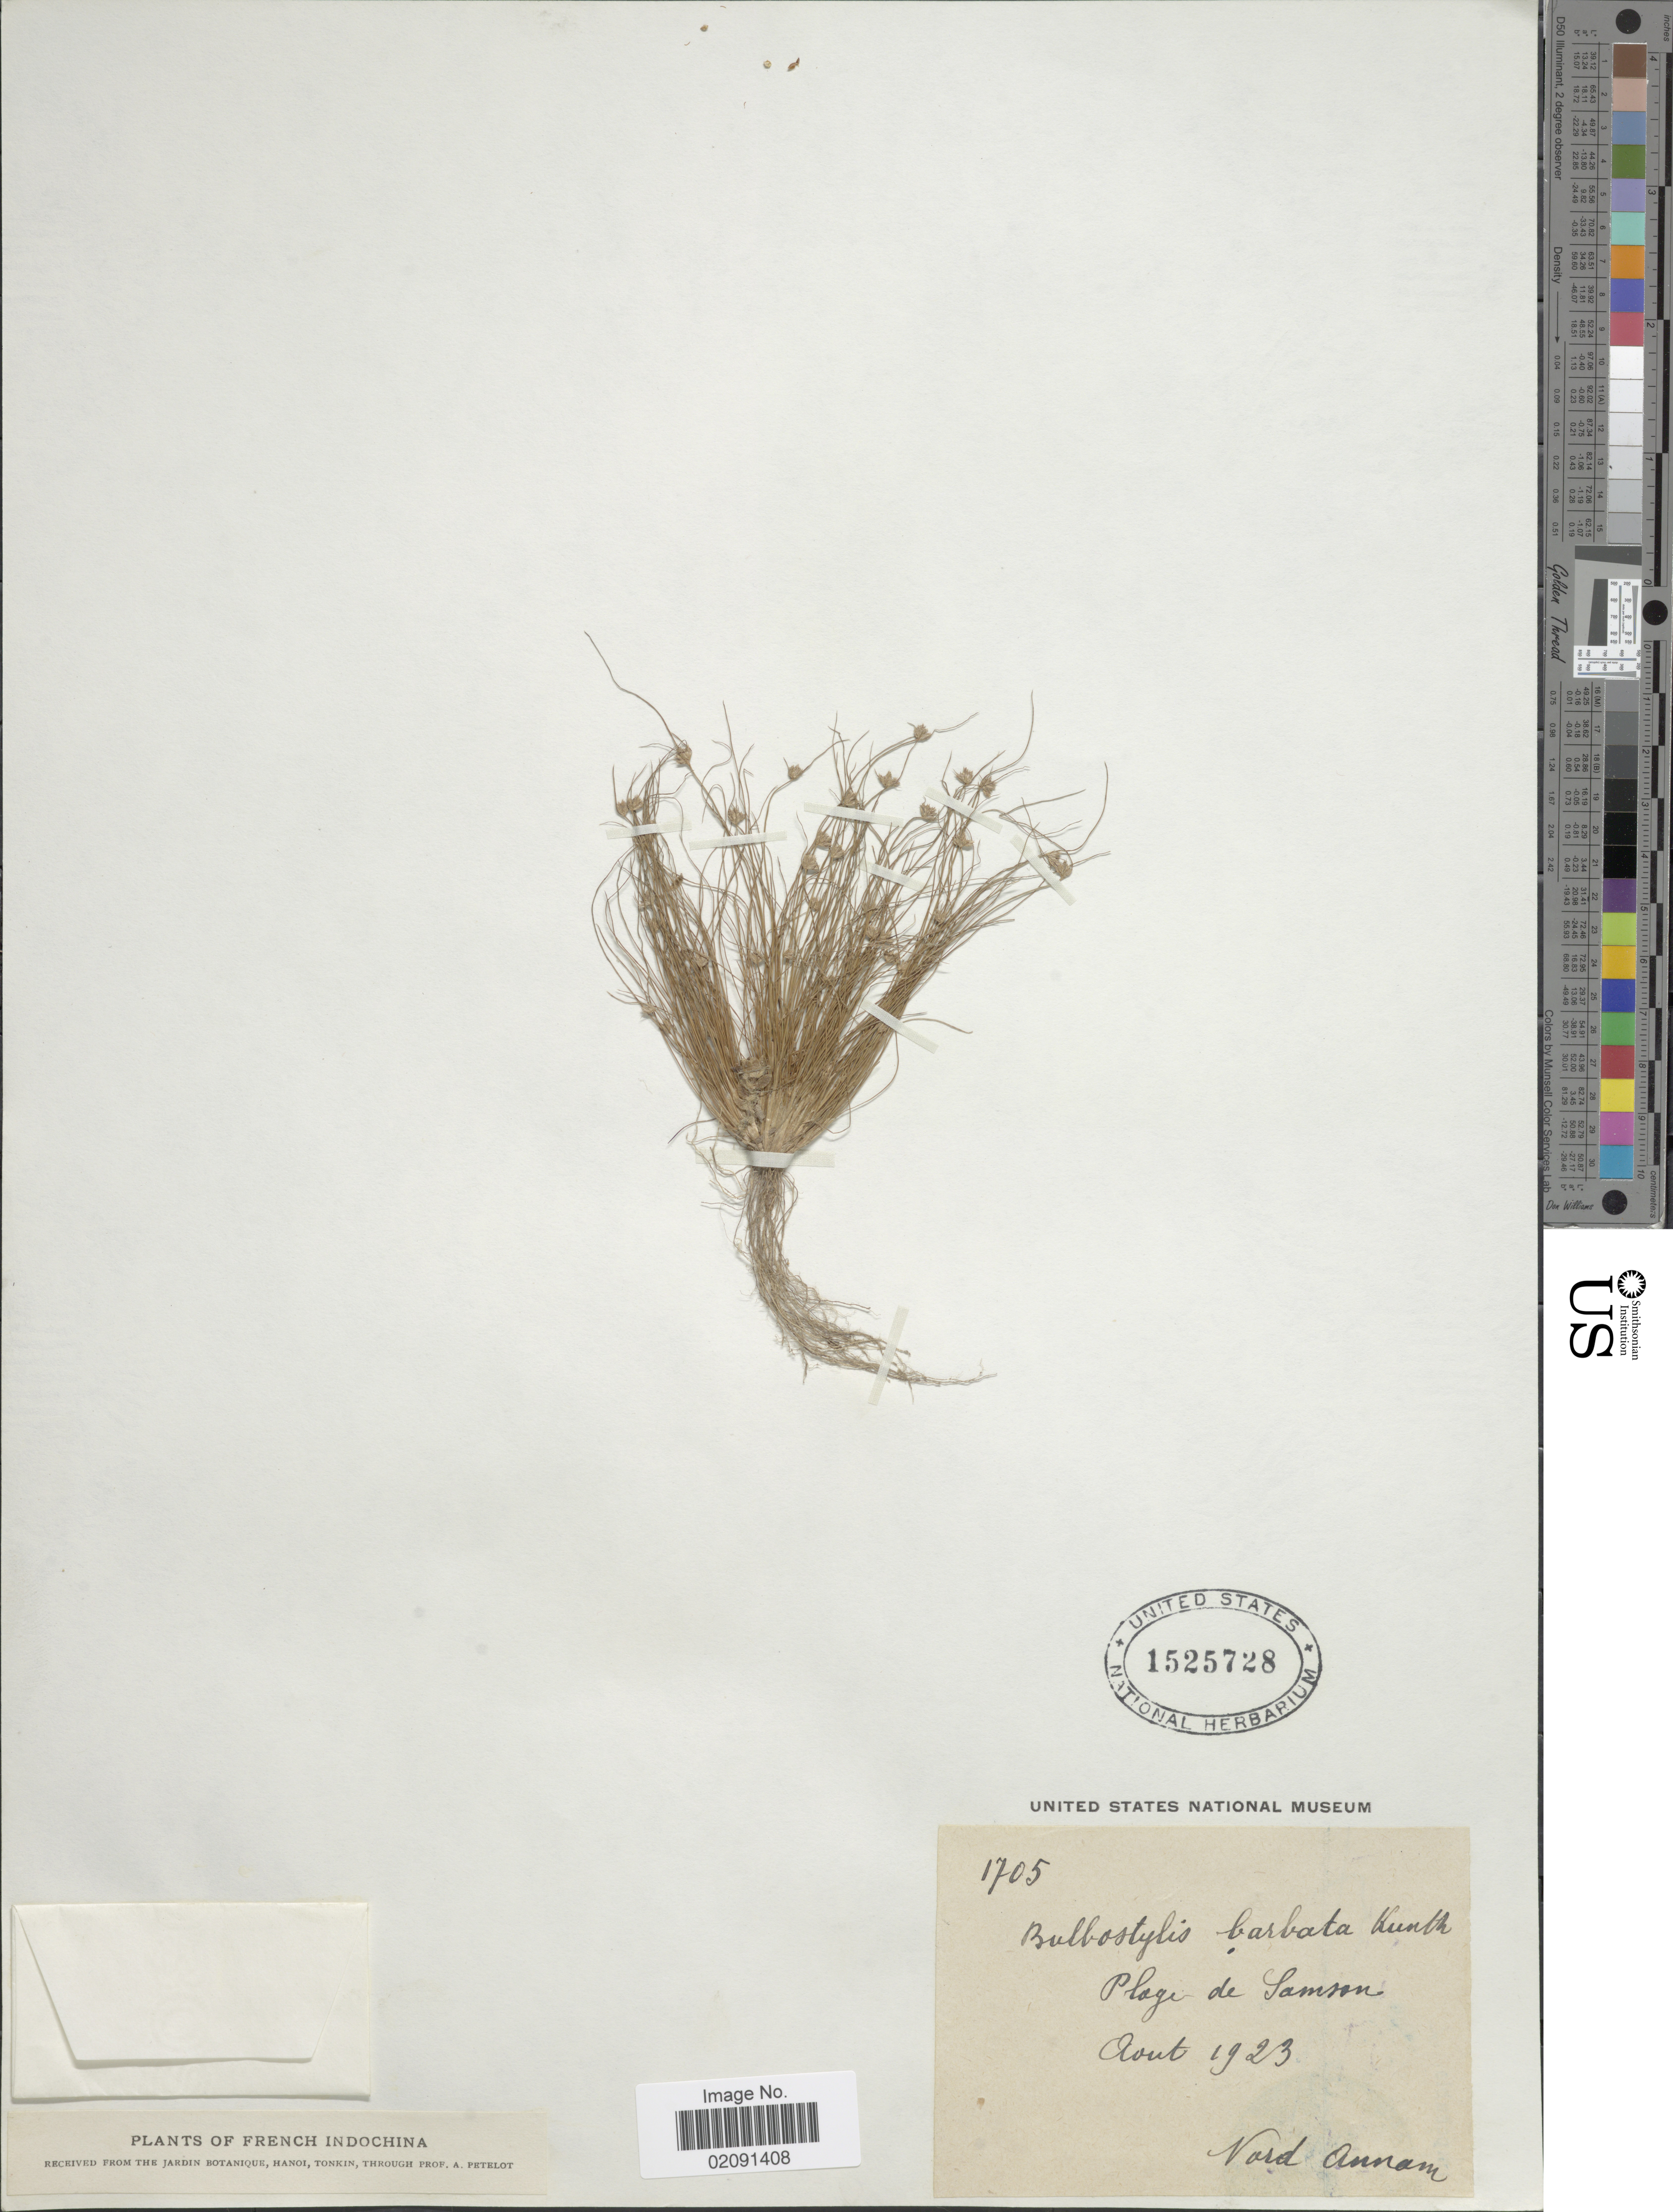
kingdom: Plantae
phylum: Tracheophyta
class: Liliopsida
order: Poales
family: Cyperaceae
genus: Bulbostylis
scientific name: Bulbostylis barbata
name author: (Rottb.) C.B. Clarke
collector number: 1705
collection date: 1923-08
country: Vietnam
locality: Nord Annam, Plage de Samson [interpreted].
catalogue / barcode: US 1525728